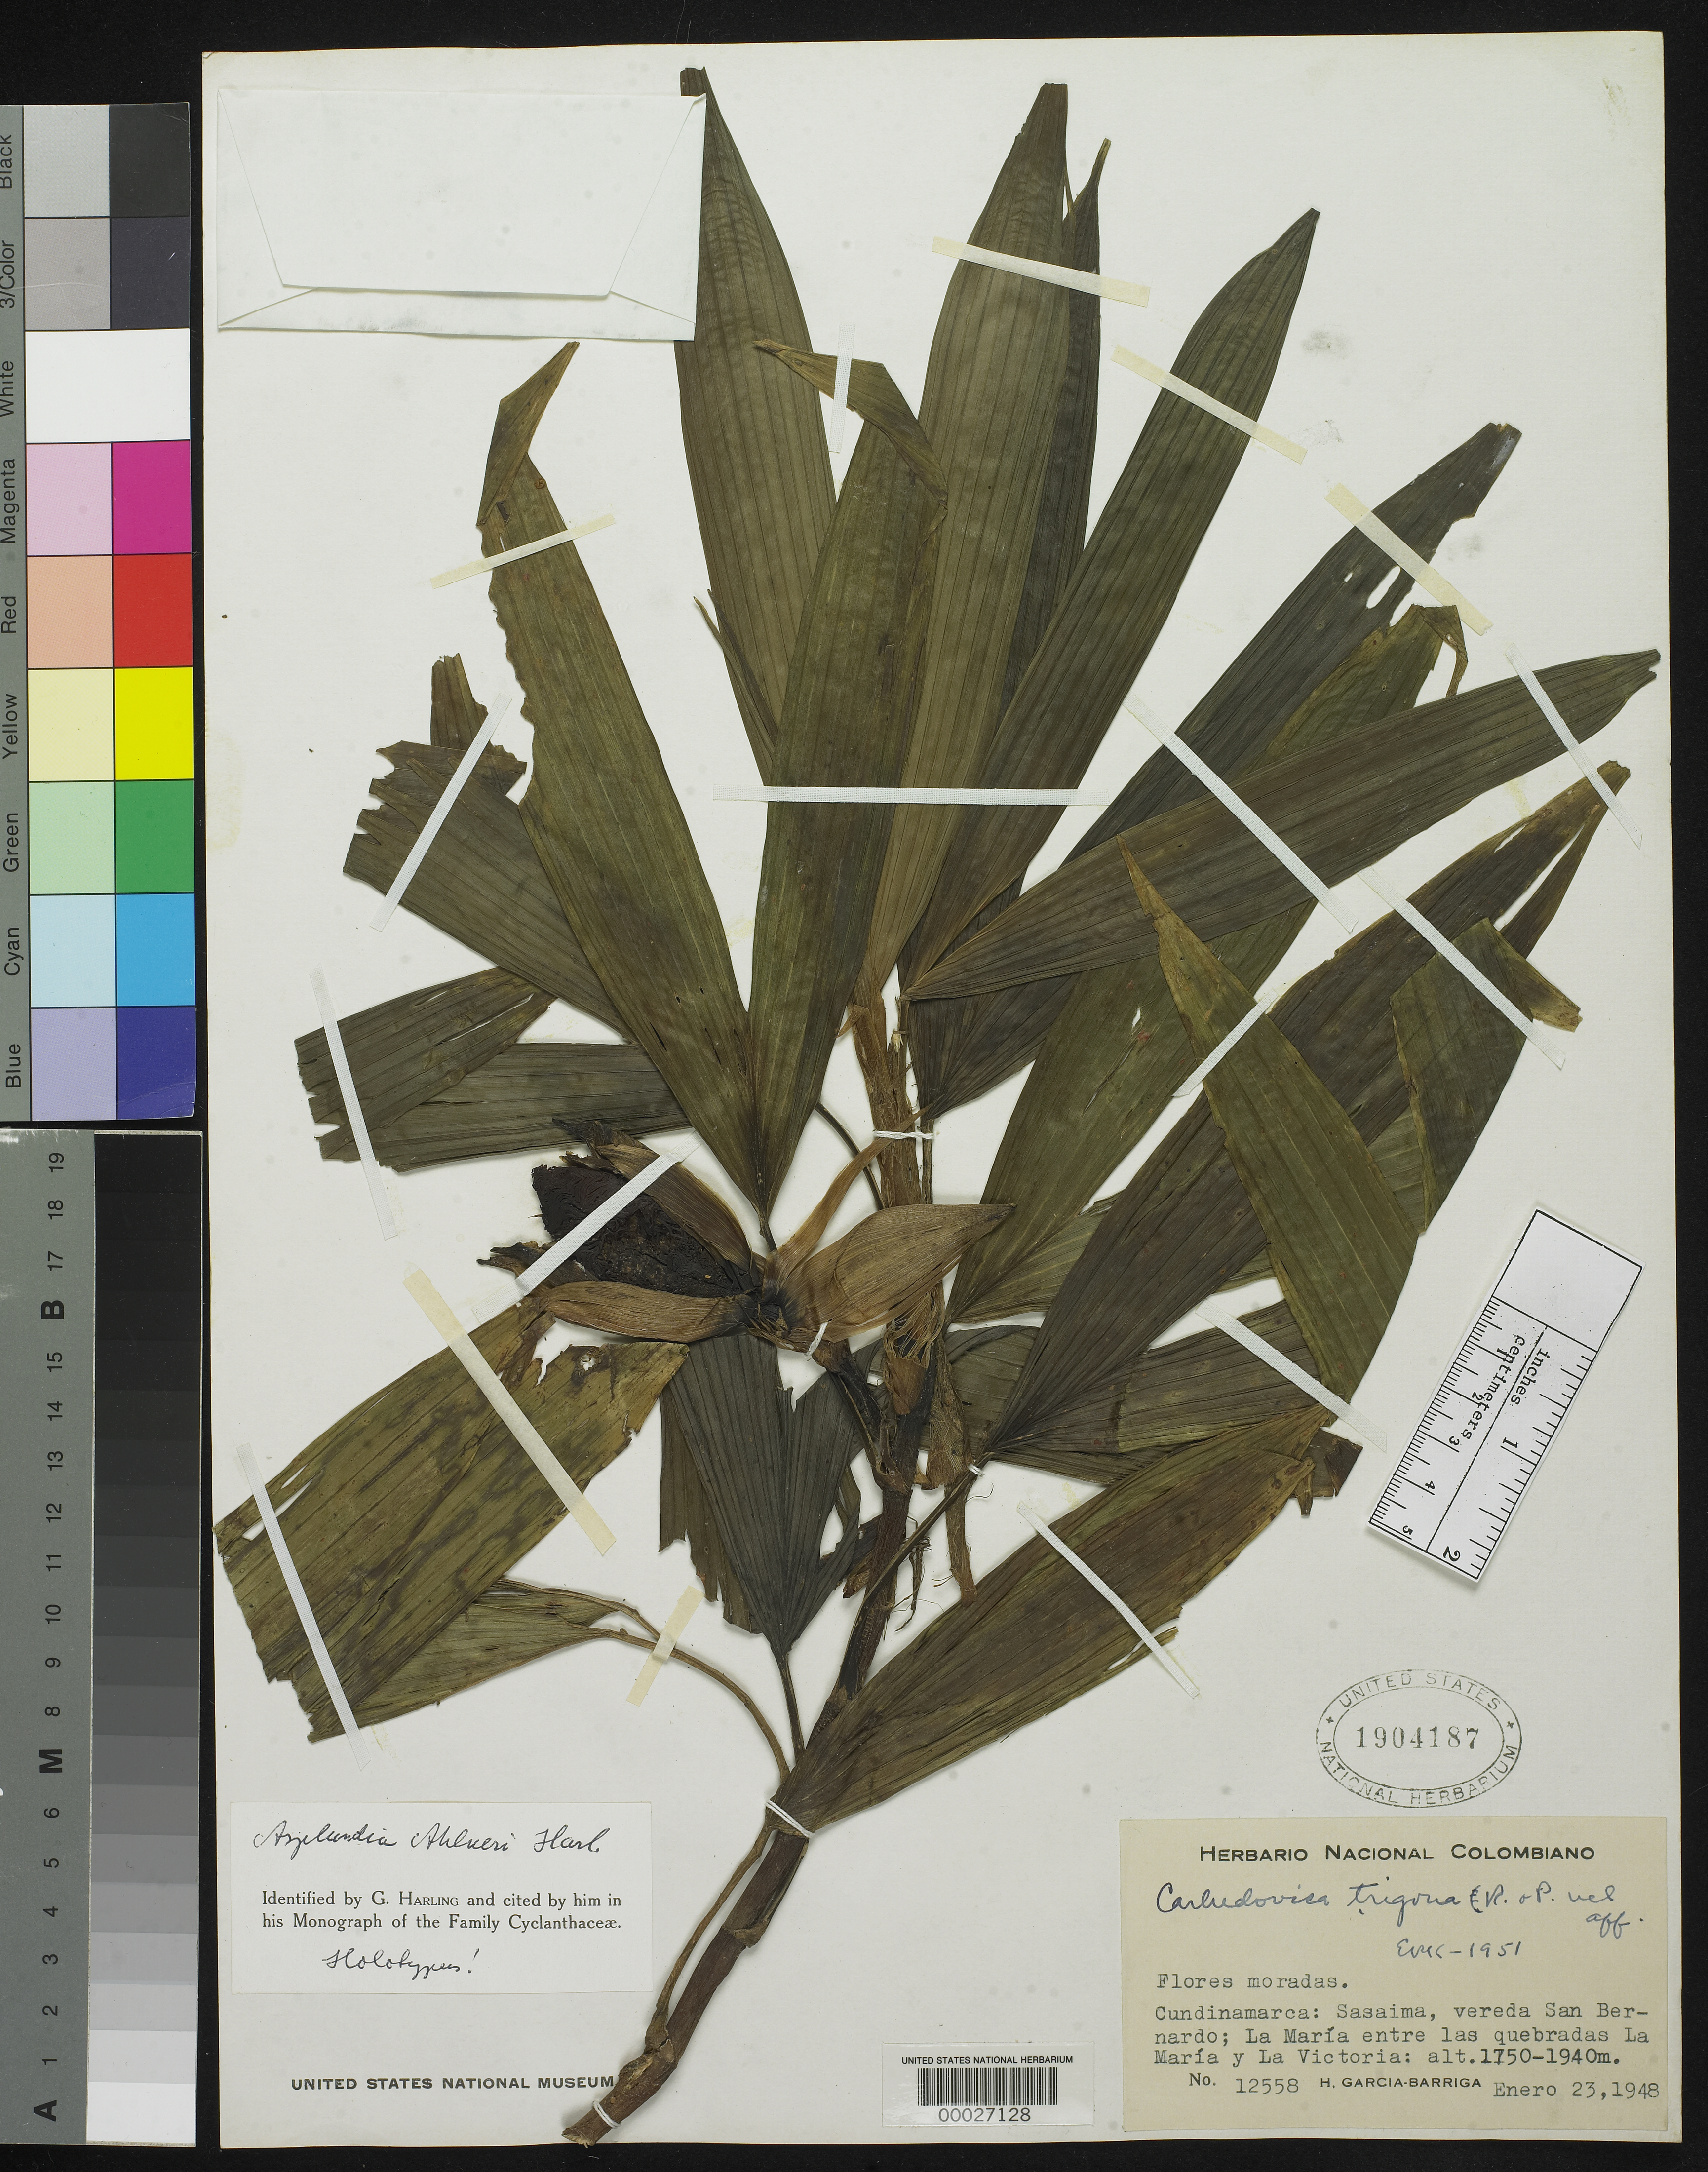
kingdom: Plantae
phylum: Tracheophyta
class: Liliopsida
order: Pandanales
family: Cyclanthaceae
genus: Asplundia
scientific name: Asplundia ahlneri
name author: Harling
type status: Holotype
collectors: H. García Barriga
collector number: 12558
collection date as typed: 23 Jan 1948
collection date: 1948-01-23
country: Colombia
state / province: Cundinamarca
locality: Sasaima, LaMaria, between Victoria.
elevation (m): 1750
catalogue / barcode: US 1904187